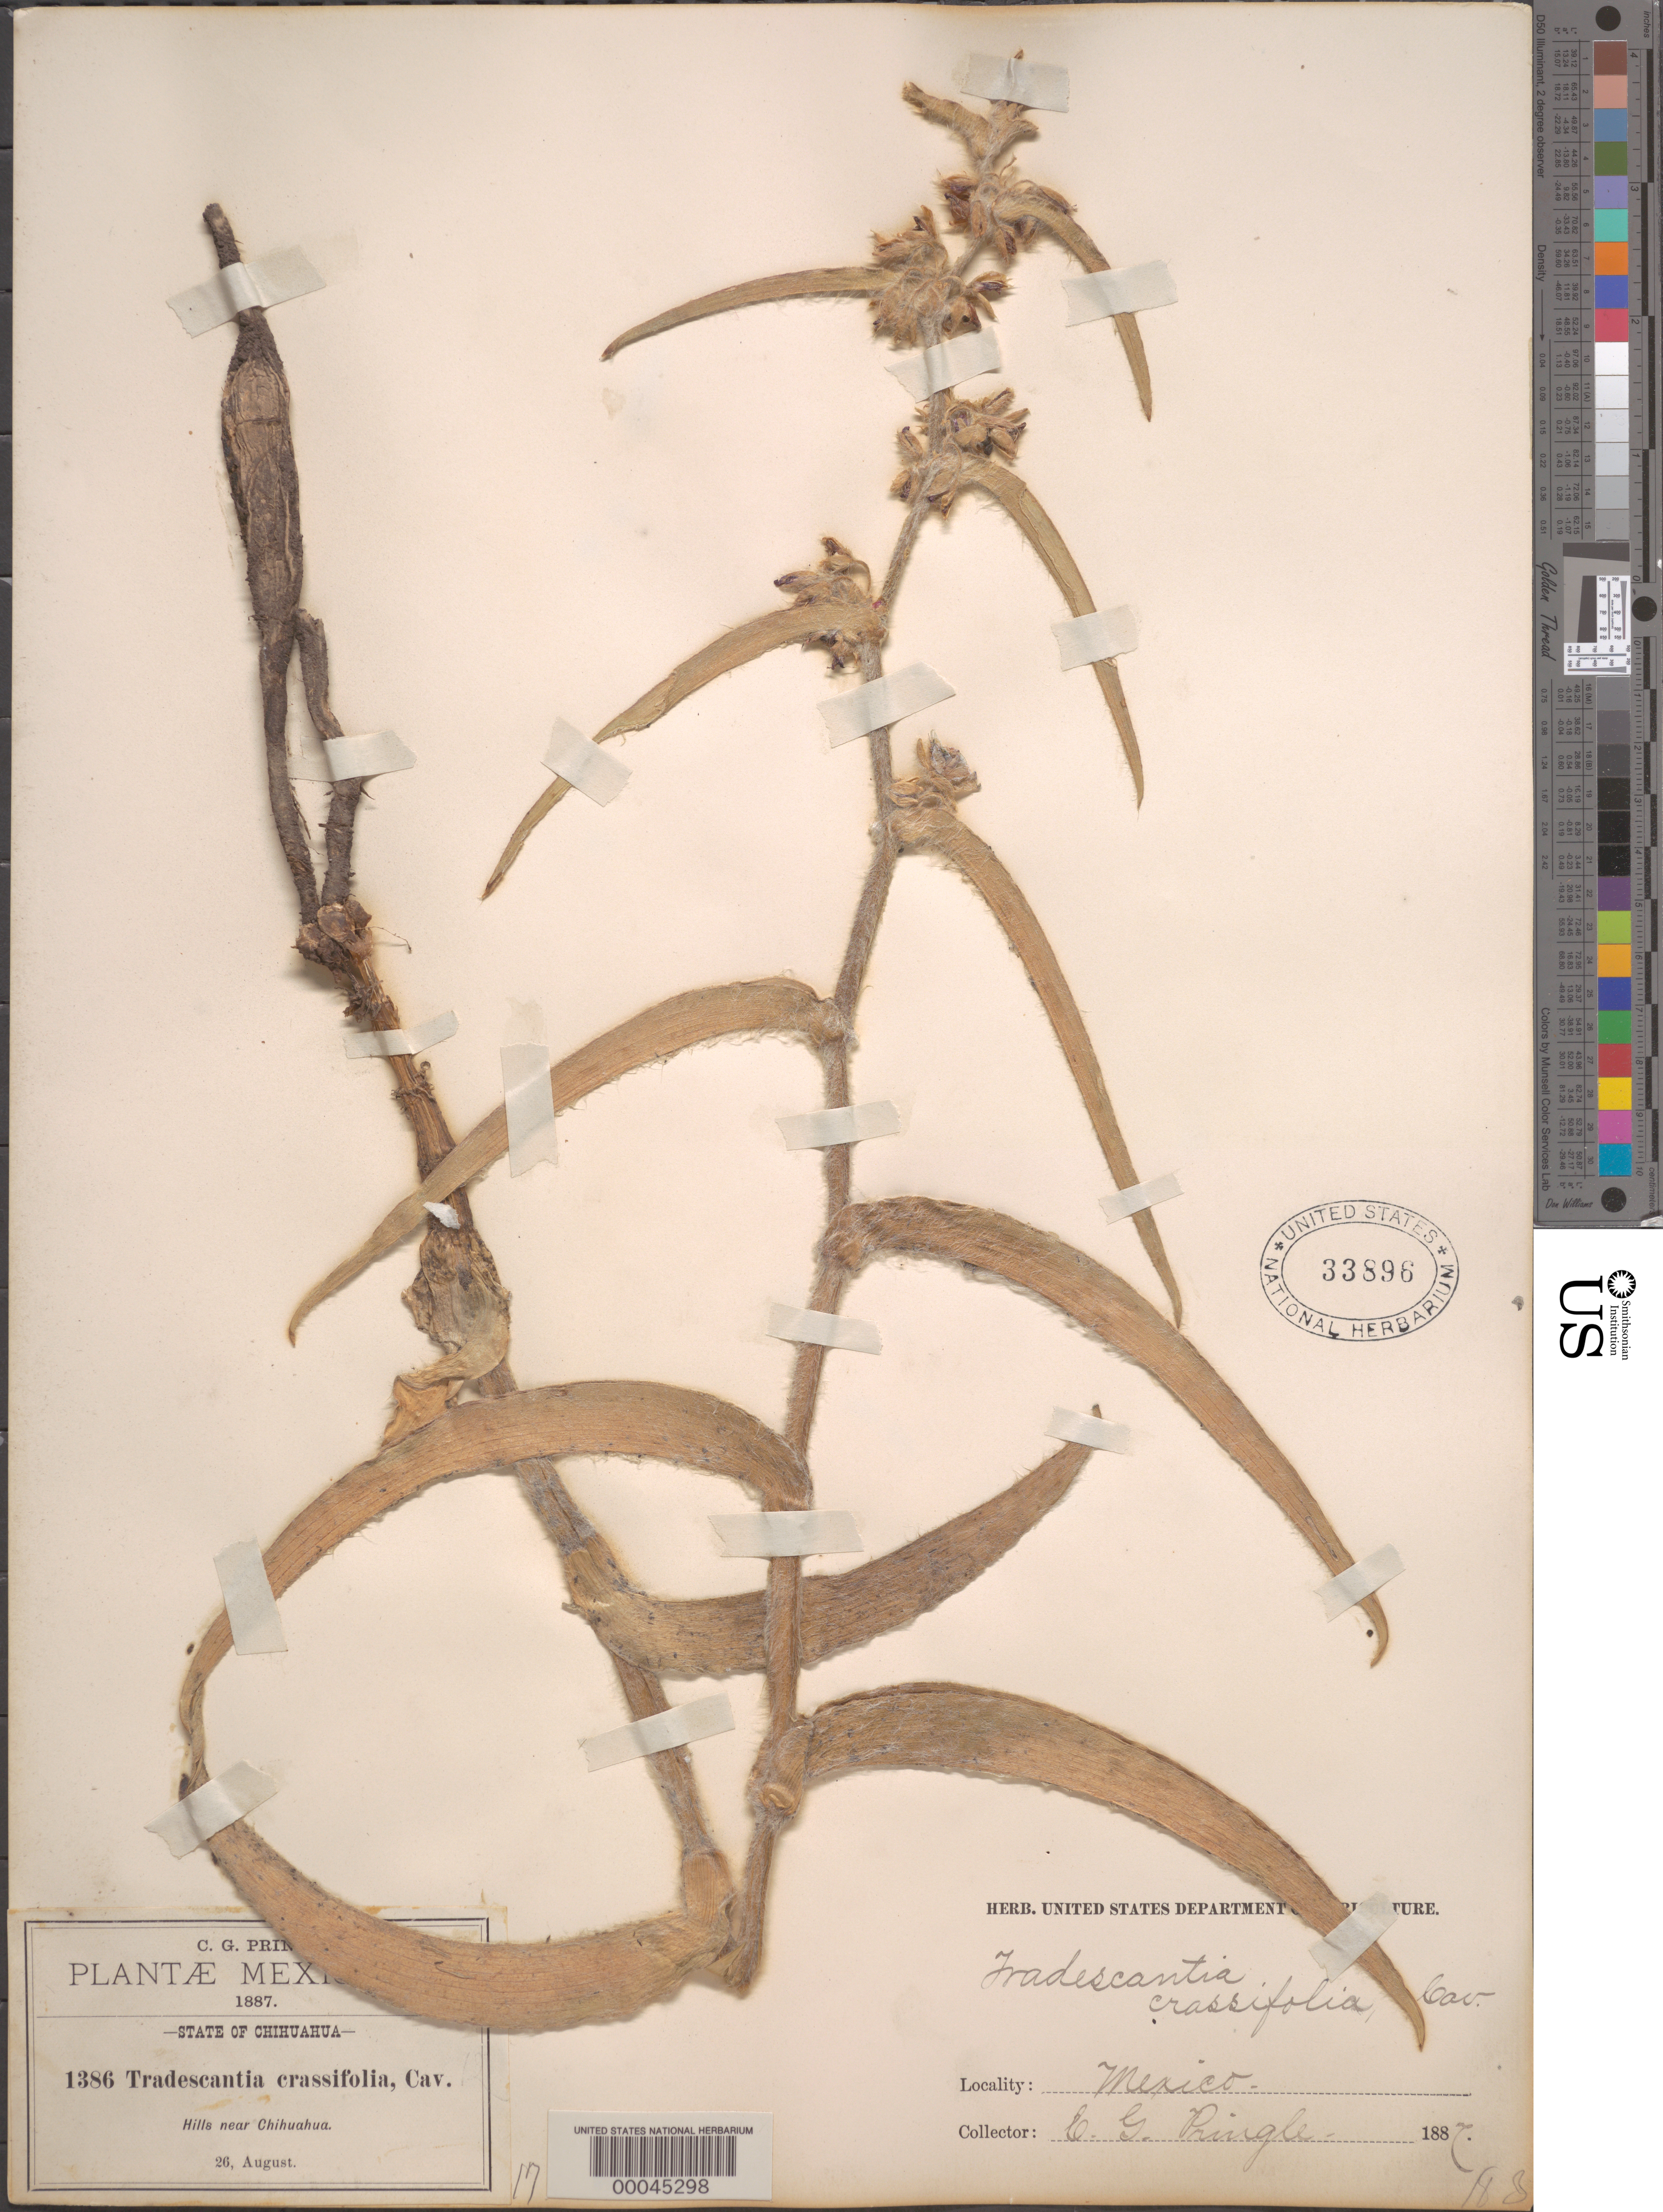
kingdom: Plantae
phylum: Tracheophyta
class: Liliopsida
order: Commelinales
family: Commelinaceae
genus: Tradescantia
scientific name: Tradescantia crassifolia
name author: Cav.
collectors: C. G. Pringle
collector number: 1386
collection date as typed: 26 Aug 1887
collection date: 1887-08-26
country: Mexico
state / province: Chihuahua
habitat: Hills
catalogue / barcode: US 33896